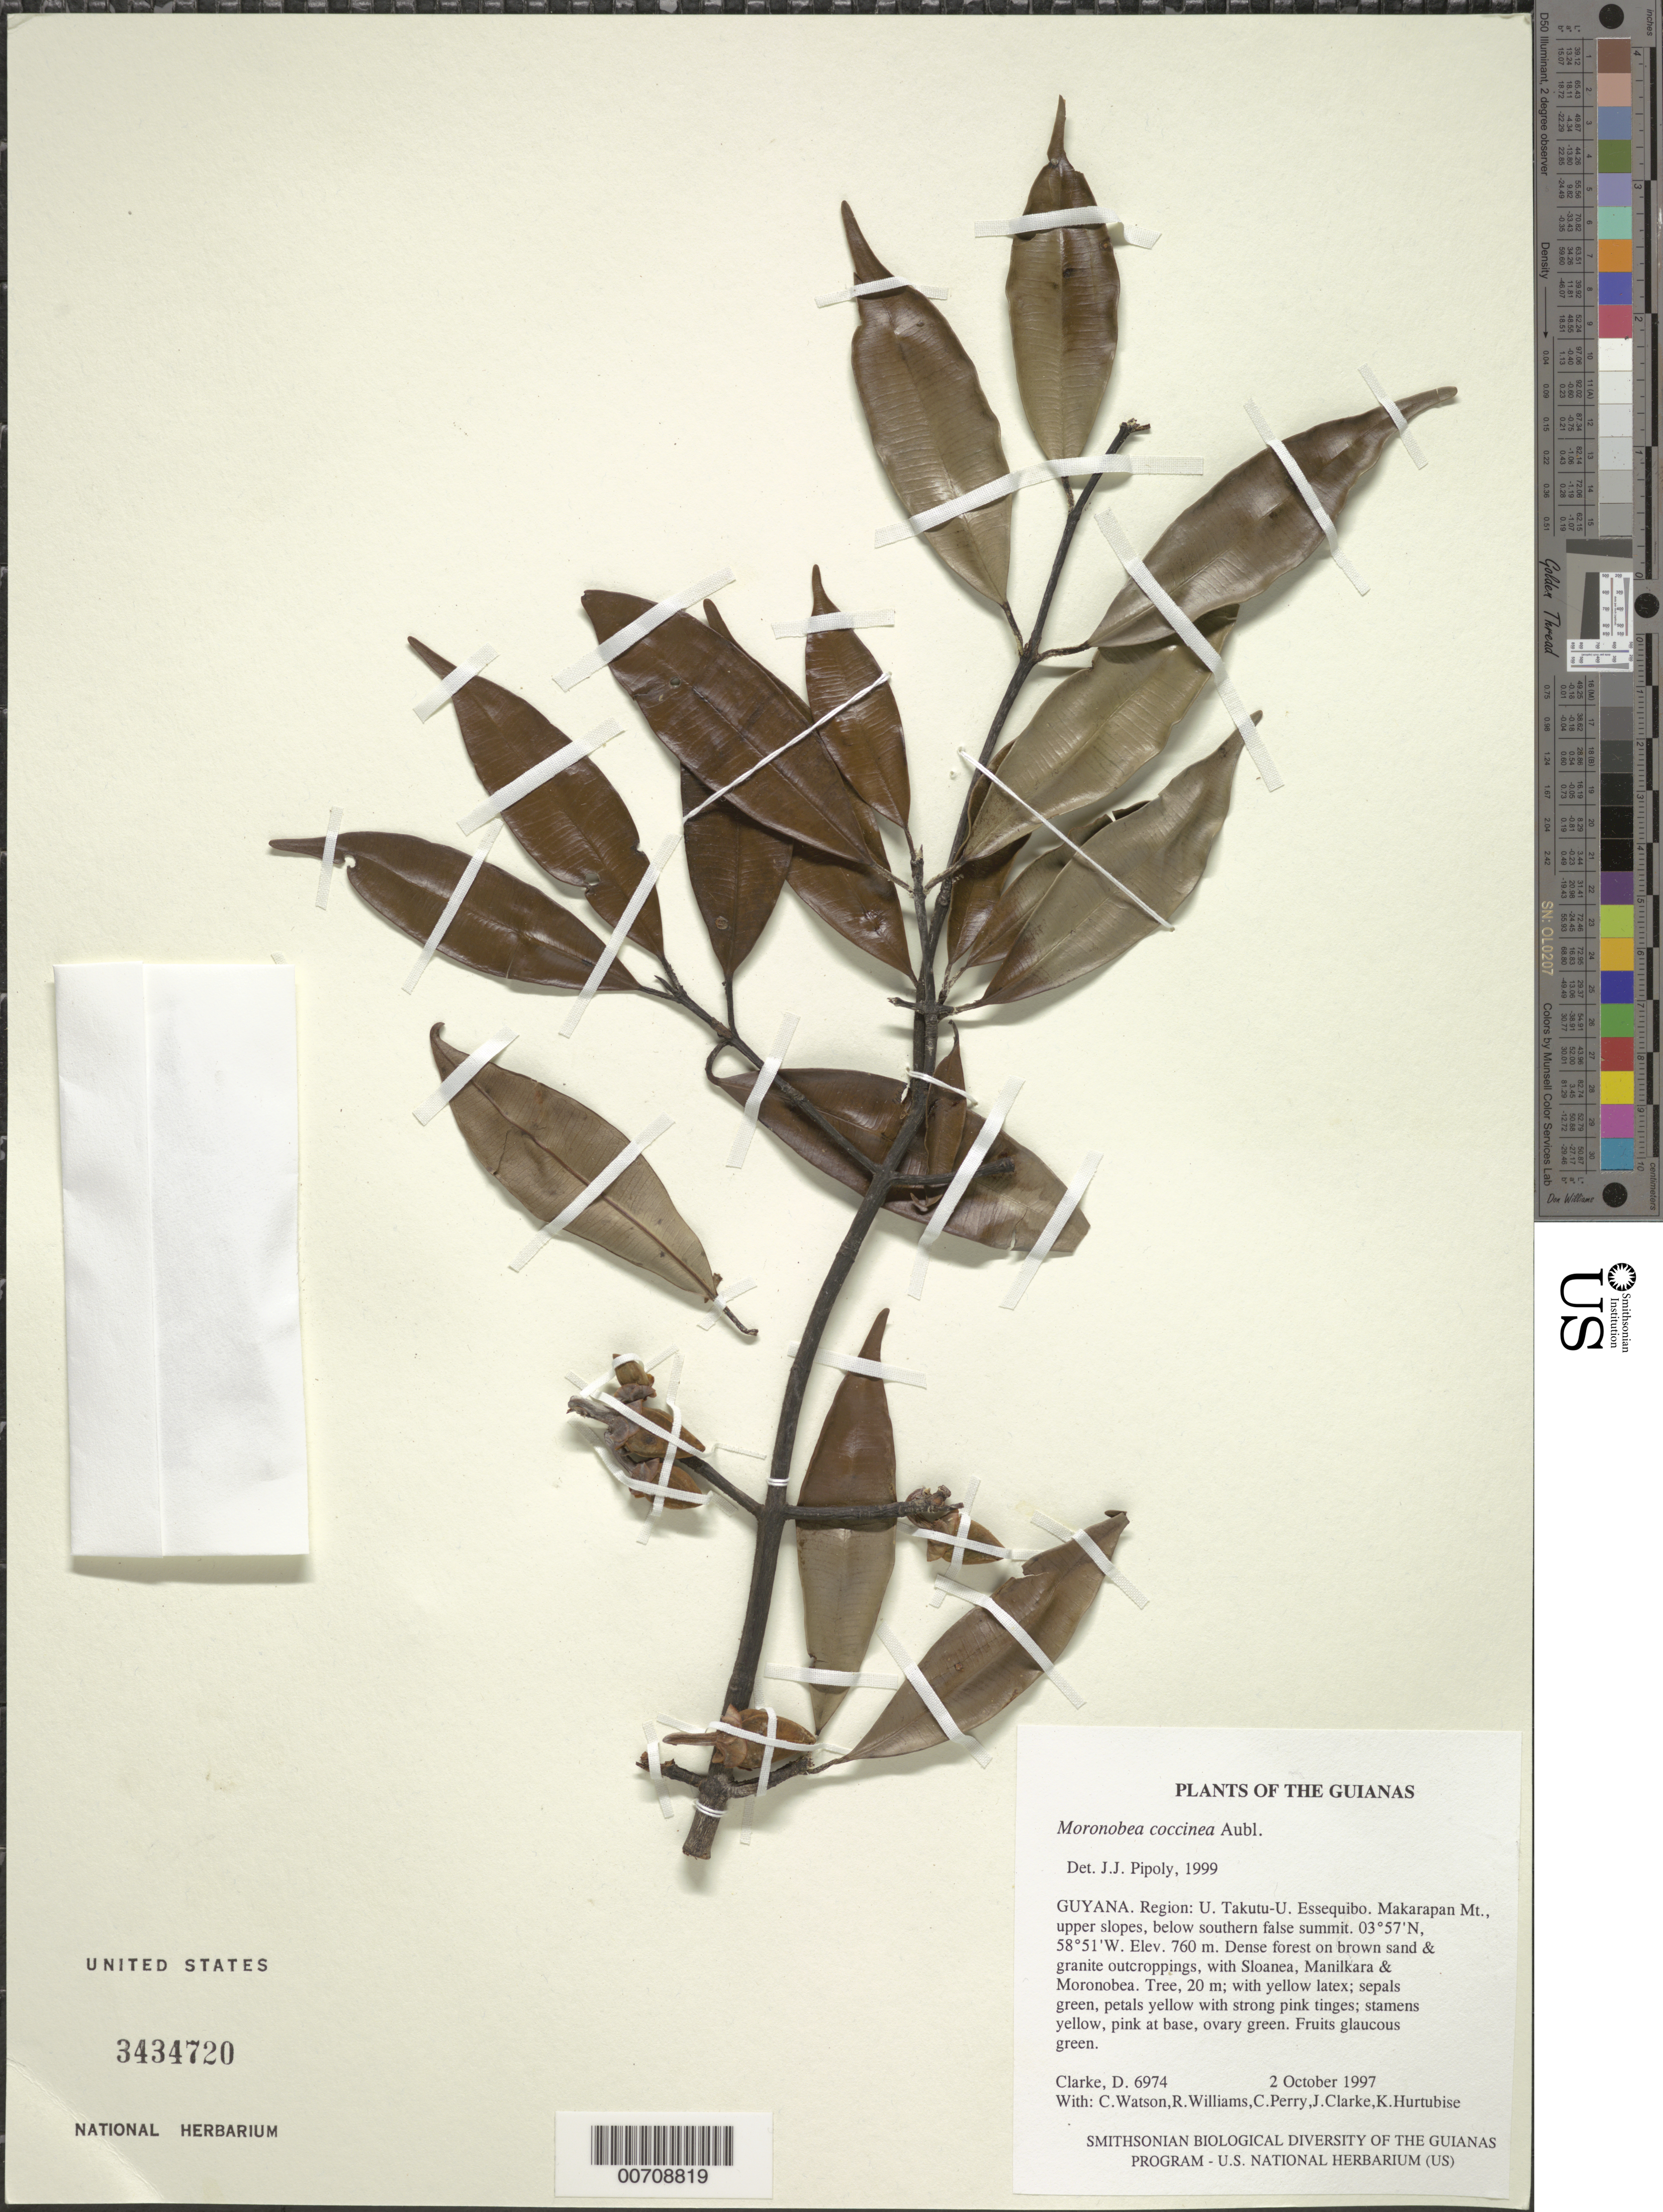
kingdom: Plantae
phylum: Tracheophyta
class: Magnoliopsida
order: Malpighiales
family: Clusiaceae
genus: Moronobea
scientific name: Moronobea coccinea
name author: Aubl.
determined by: Pipoly, J. J., III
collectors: H. D. Clarke, C. Watson, R. Williams, C. Perry, J. Clarke & K. Hurtubise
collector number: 6974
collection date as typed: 2 October 1997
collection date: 1997-10-02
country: Guyana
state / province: U. Takutu-U. Essequibo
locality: Makarapan Mt., upper slopes, below southern false summit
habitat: Dense forest on brown sand & granite outcroppings, with Sloanea, Manilkara & Moronobea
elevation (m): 760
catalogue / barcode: US 3434720